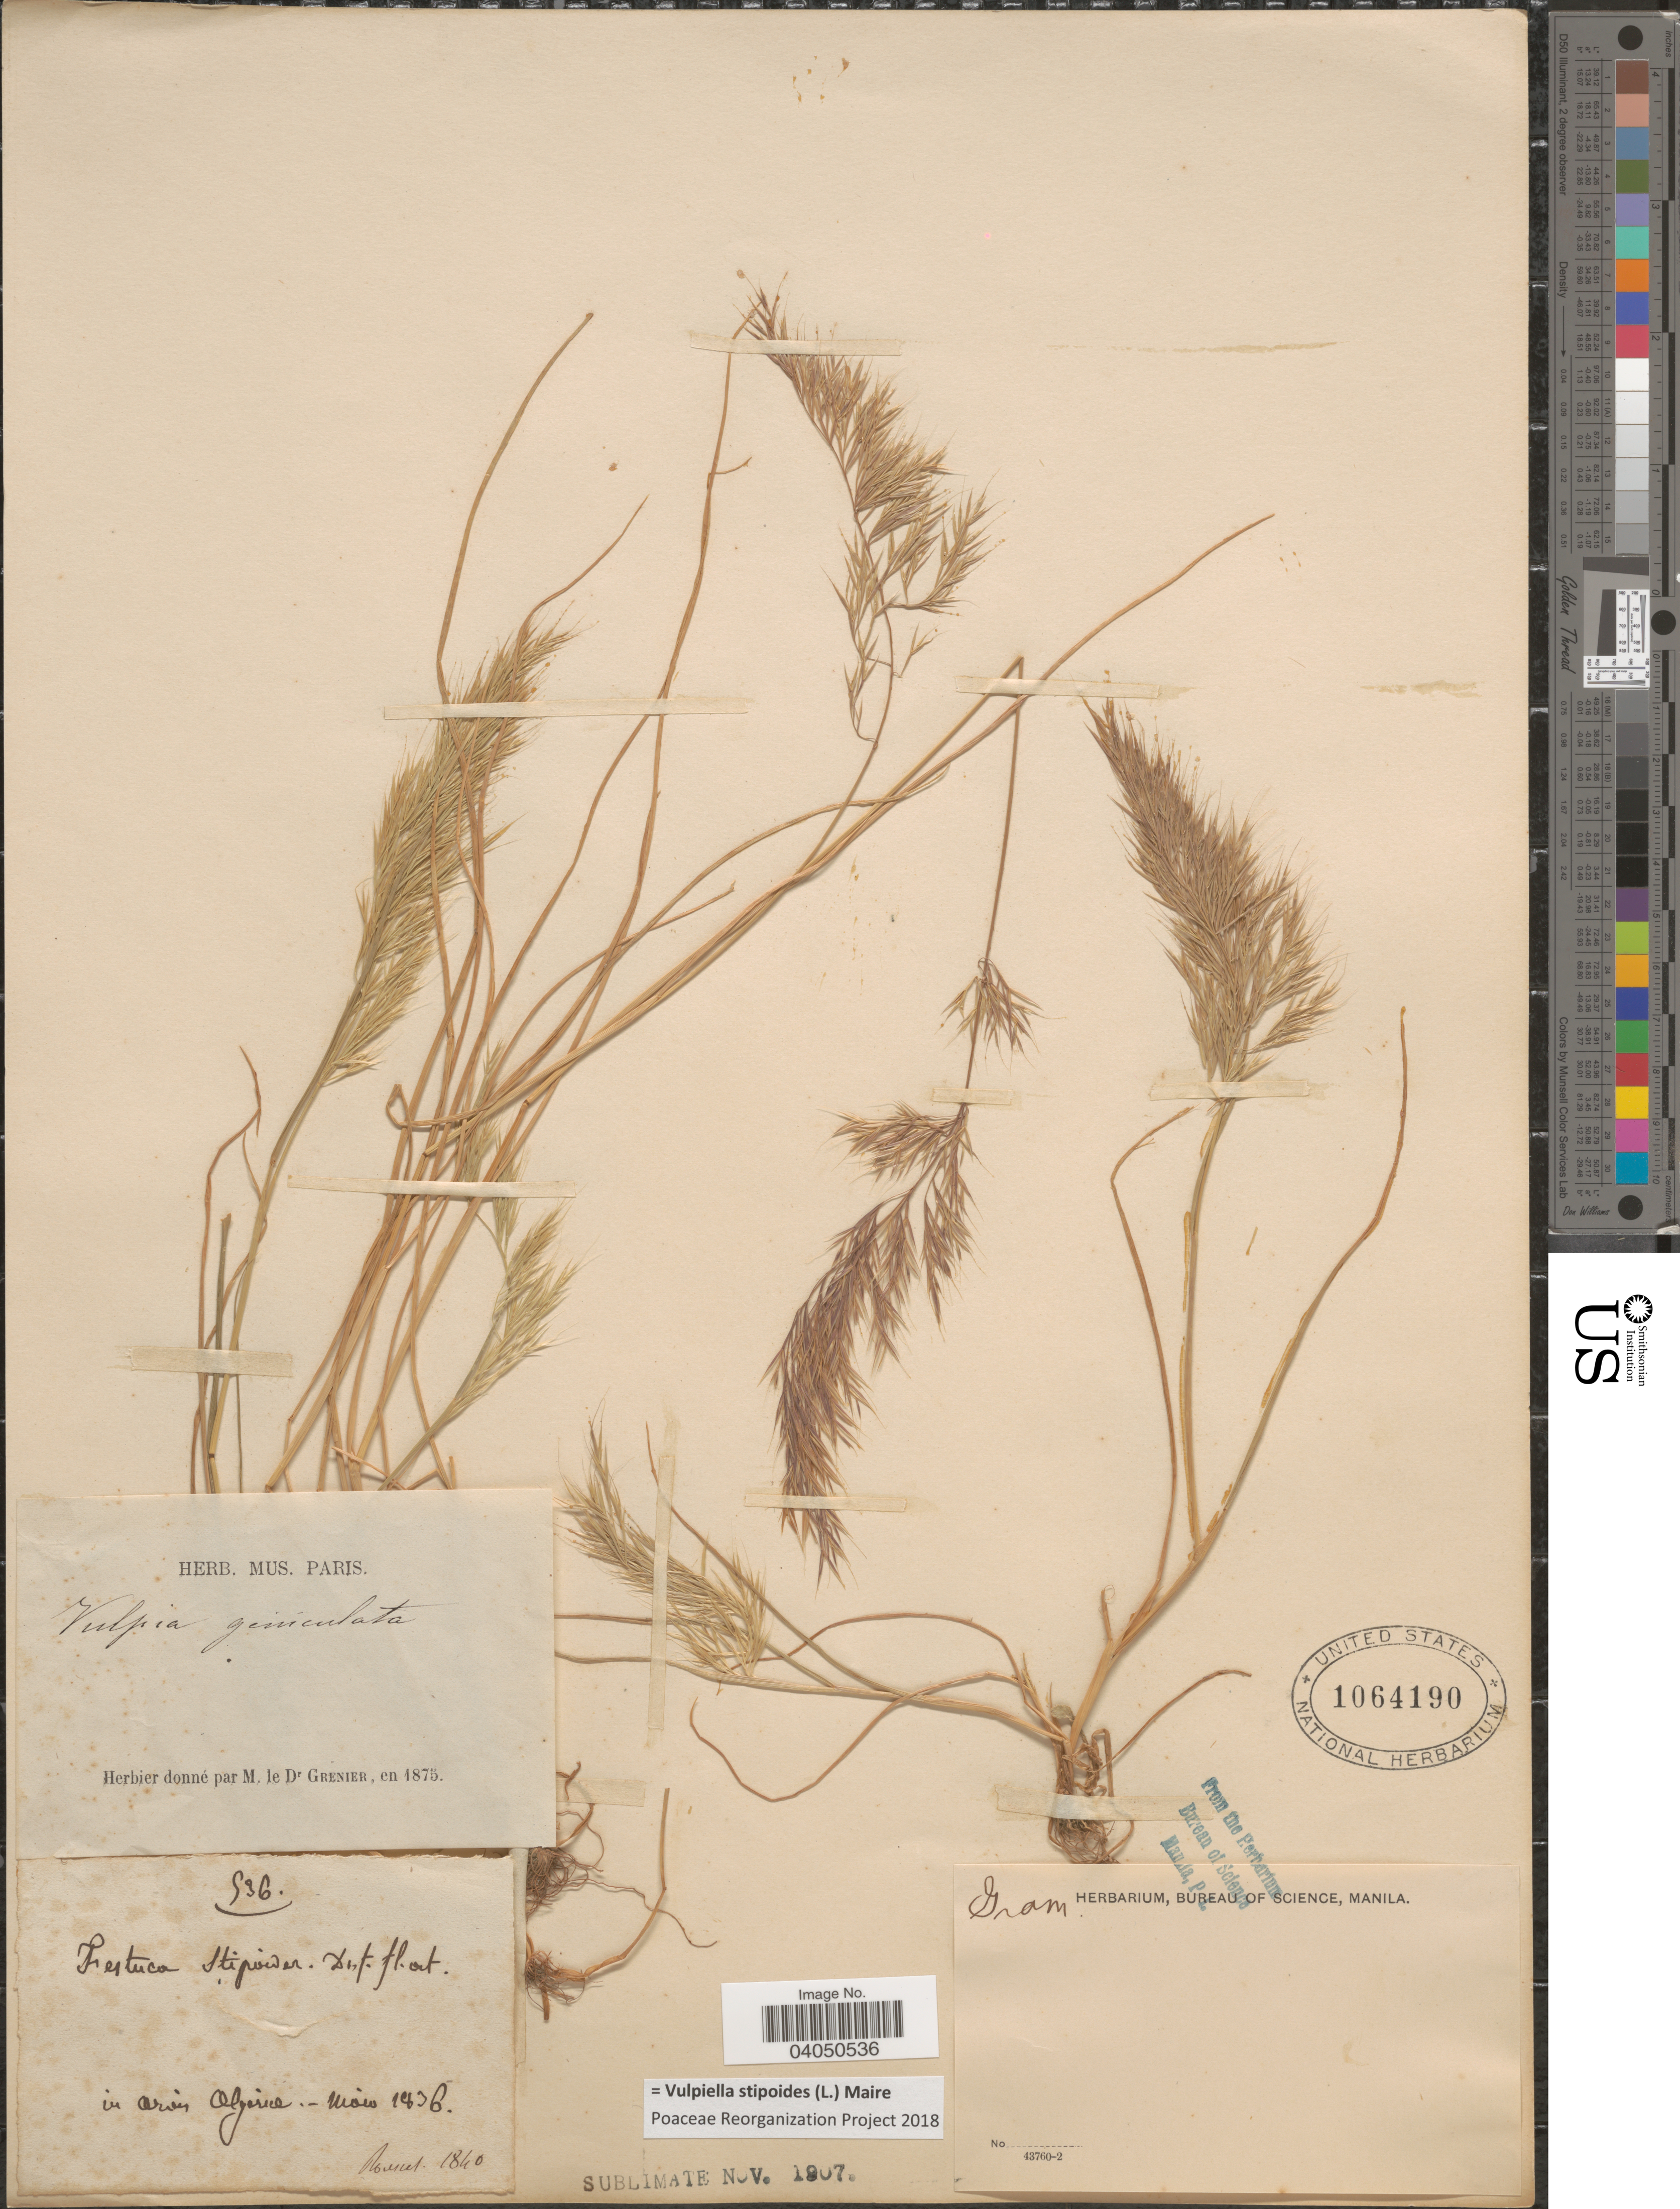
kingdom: Plantae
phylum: Tracheophyta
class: Liliopsida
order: Poales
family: Poaceae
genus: Vulpiella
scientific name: Vulpiella stipoides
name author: (L.) Maire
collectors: -. Roussel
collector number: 1860*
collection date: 1836-05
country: Algeria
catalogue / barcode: US 1064190